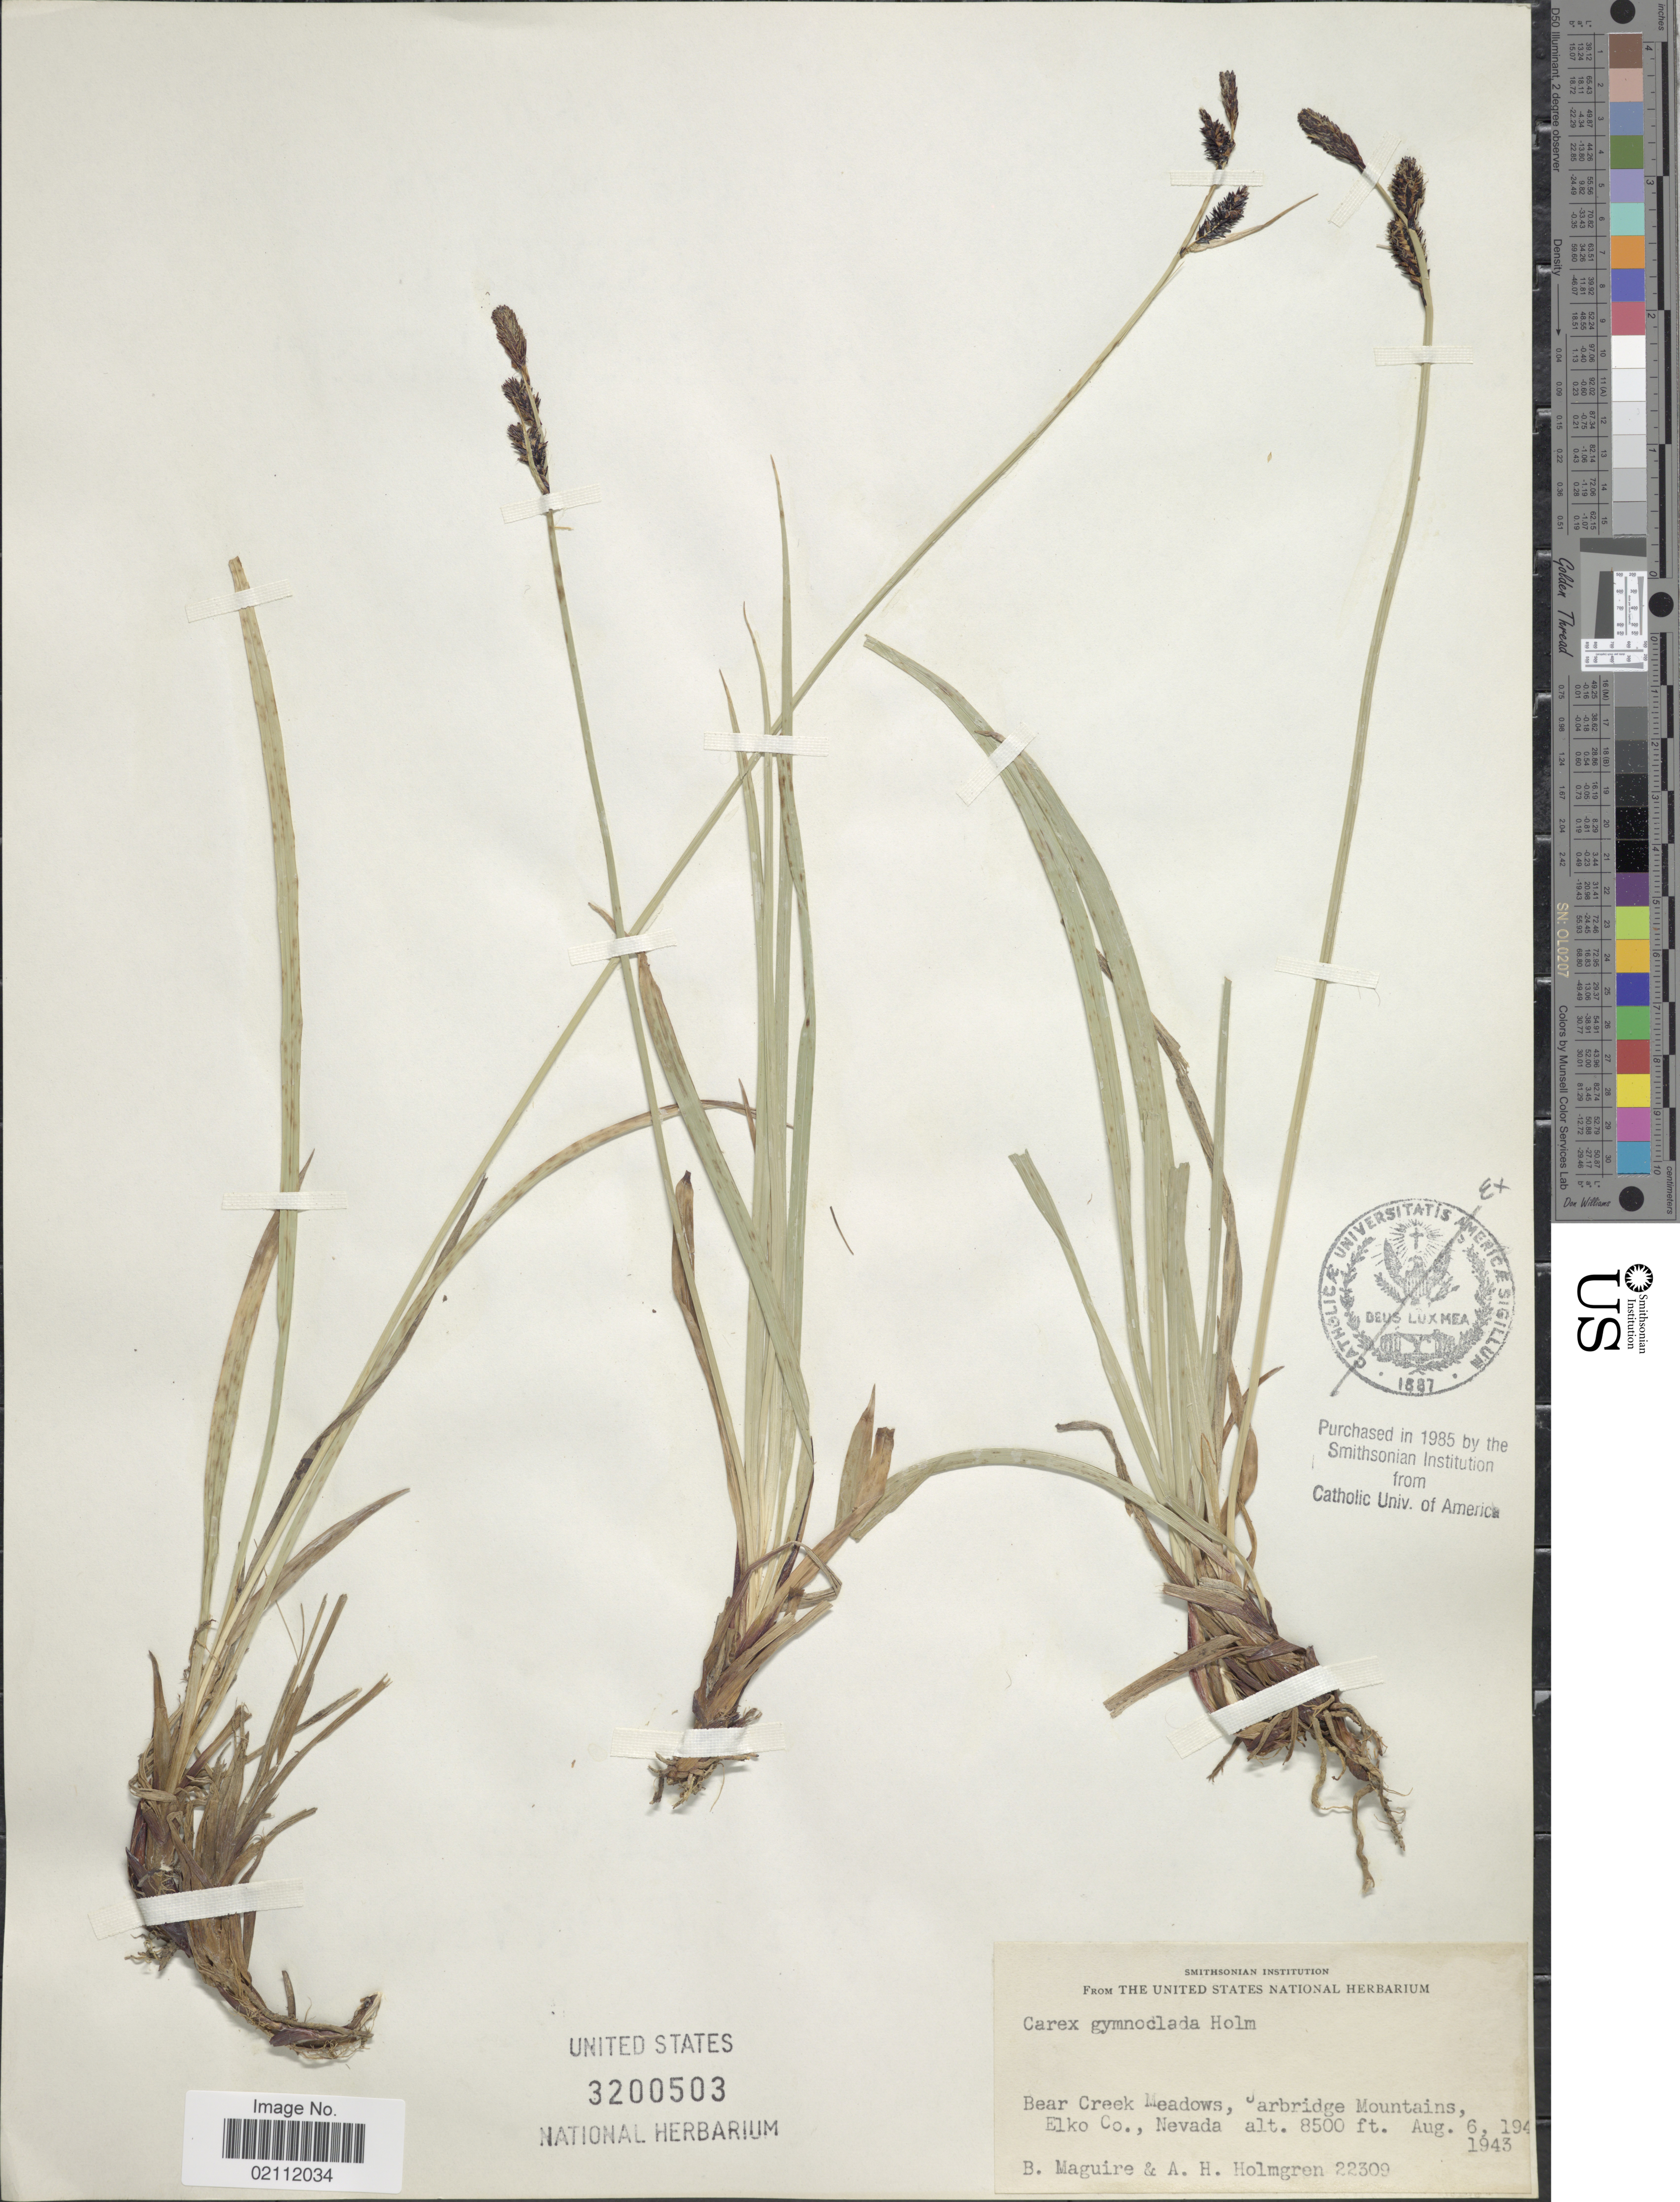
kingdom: Plantae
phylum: Tracheophyta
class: Liliopsida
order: Poales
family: Cyperaceae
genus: Carex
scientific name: Carex scopulorum var. bracteosa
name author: (L.H. Bailey) F.J. Herm.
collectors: B. Maguire & A. H. Holmgren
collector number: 22309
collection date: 1943-08-06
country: United States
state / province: Nevada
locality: Bear Creek Meadows, Jarbridge Mountains, Elko Co.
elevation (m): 2591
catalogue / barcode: US 3200503